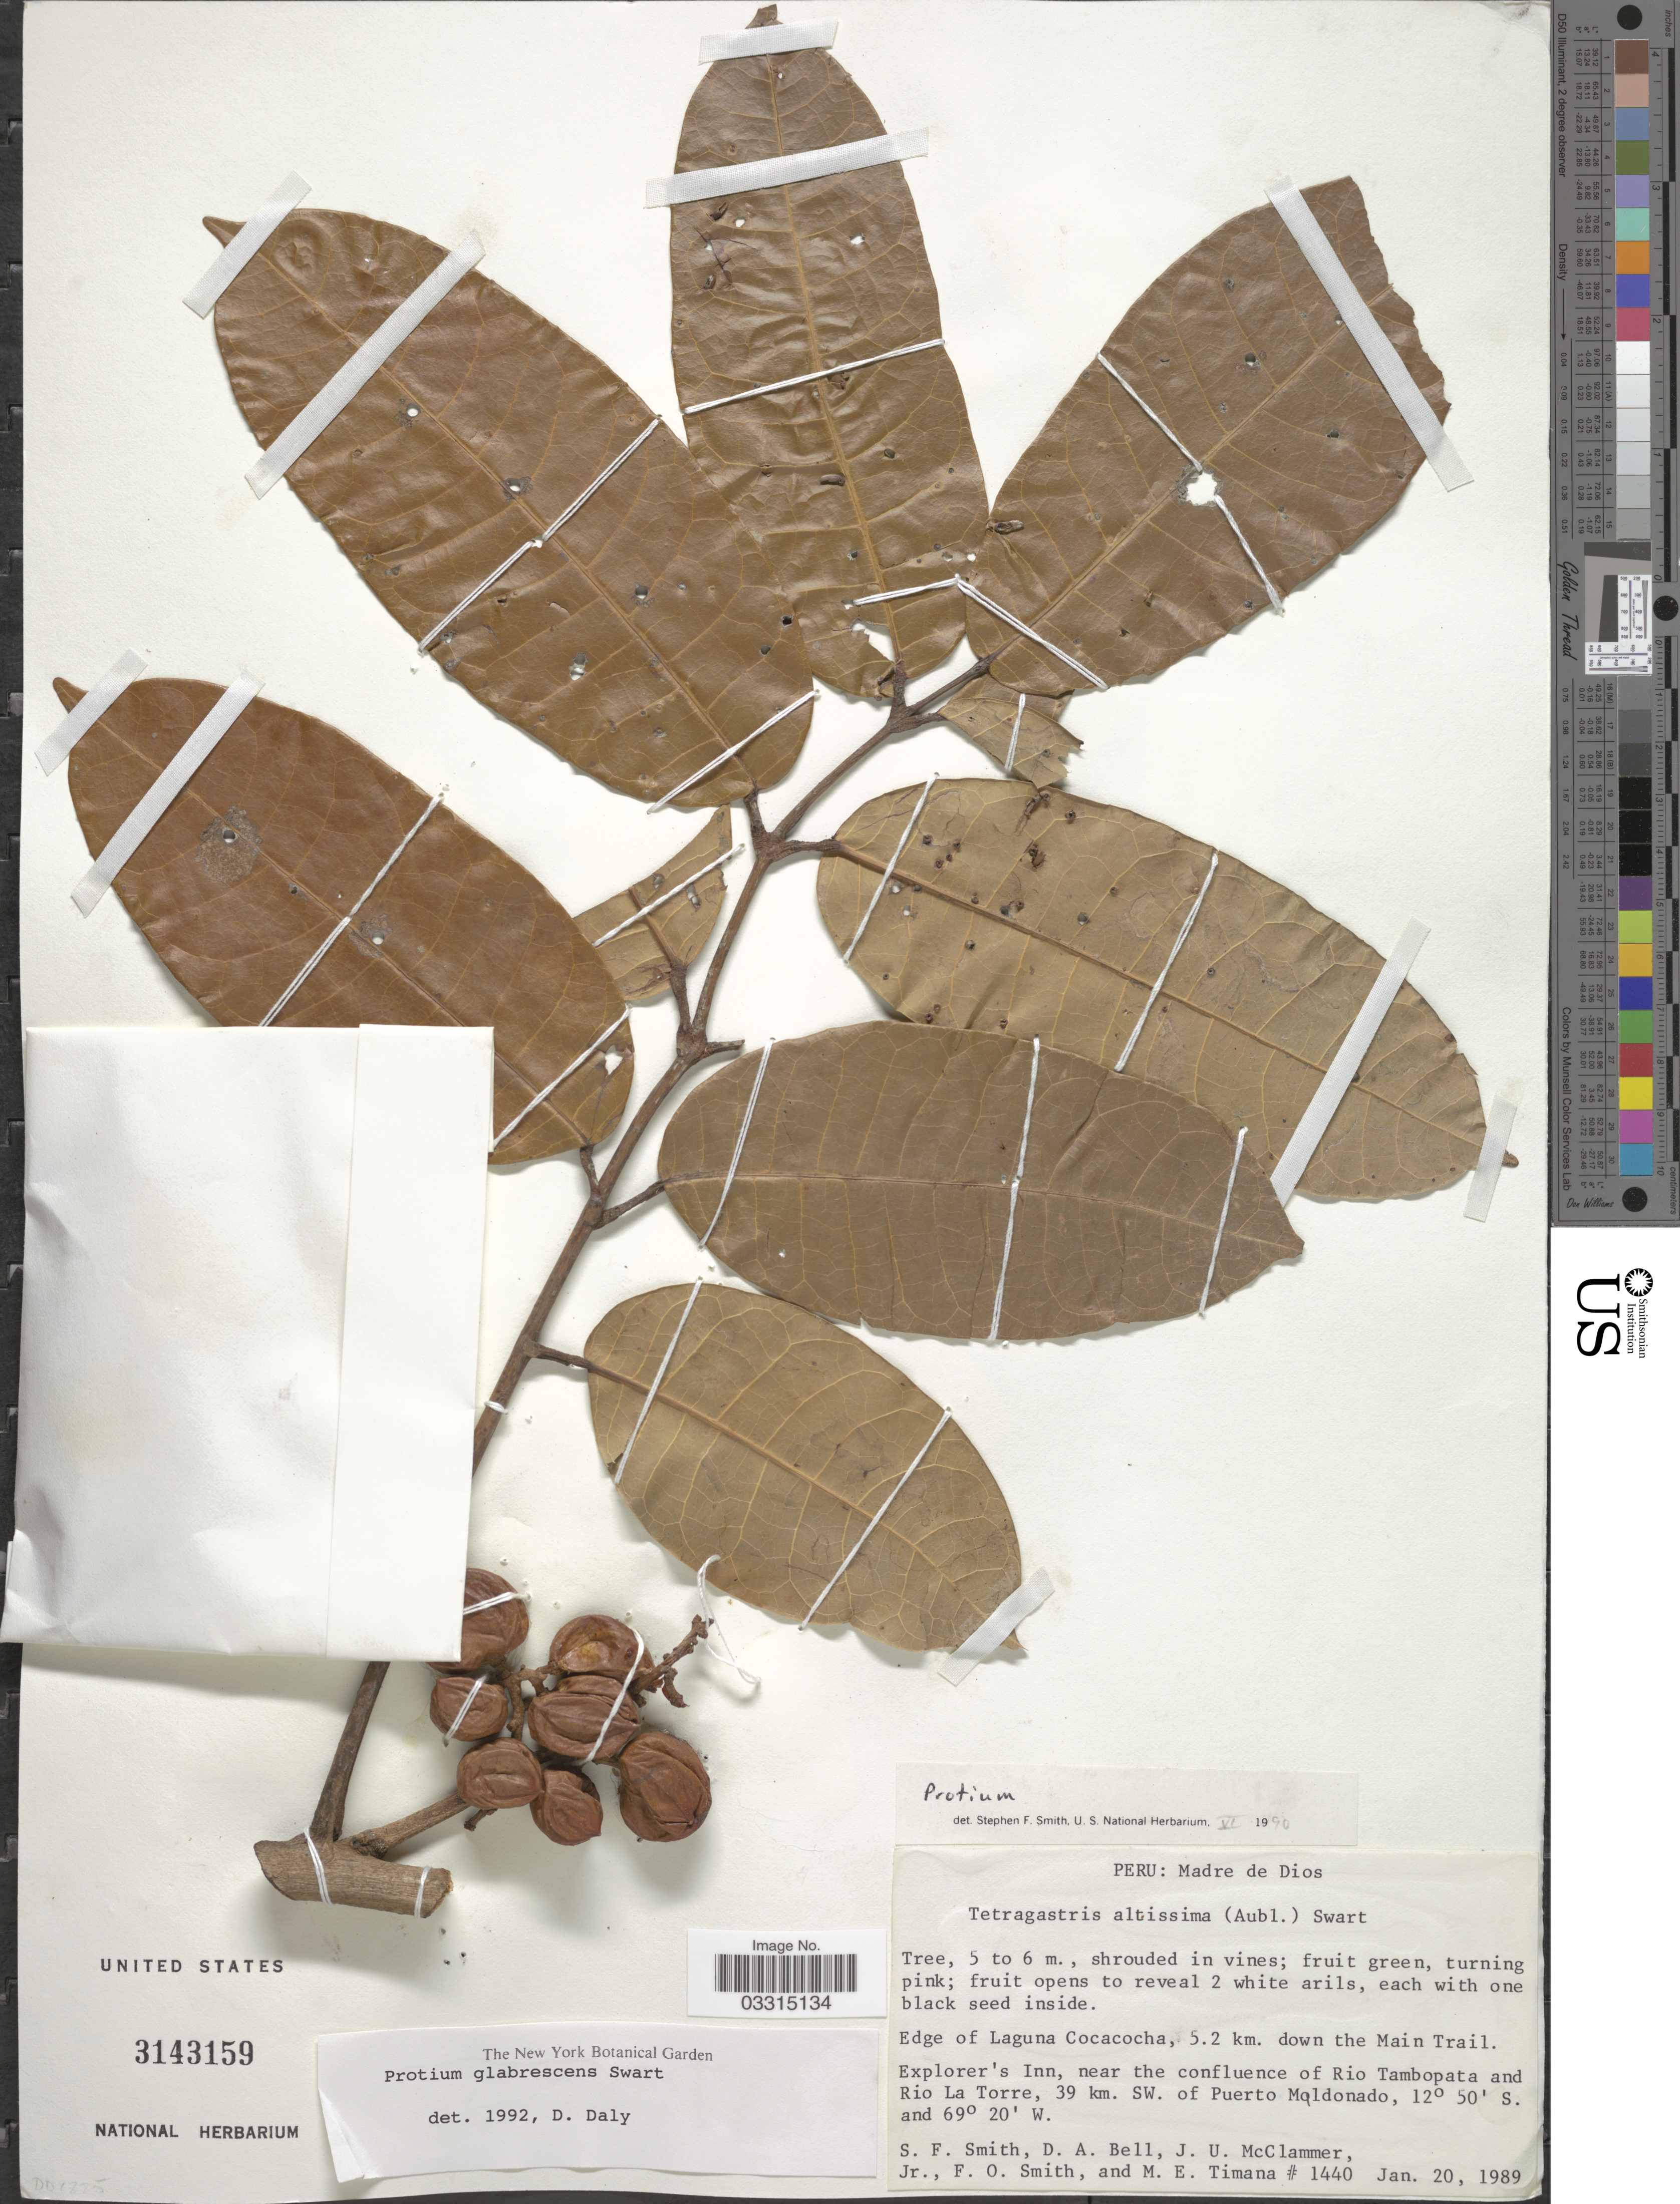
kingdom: Plantae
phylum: Tracheophyta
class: Magnoliopsida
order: Sapindales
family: Burseraceae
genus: Protium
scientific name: Protium glabrescens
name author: Swart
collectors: S.F. Smith, D. A. Bell, J. McClammer Jr. & F. Smith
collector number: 1440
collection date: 1989-01-20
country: Peru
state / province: Madre de Dios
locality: Edge of Laguna Cocacocha, 5.2 km. down the Main Trail. Explorer's Inn, near the confluence of Rio Tambopata and Rio La Torre, 39 km. SW. of Puerto Maldonado.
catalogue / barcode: US 3143159